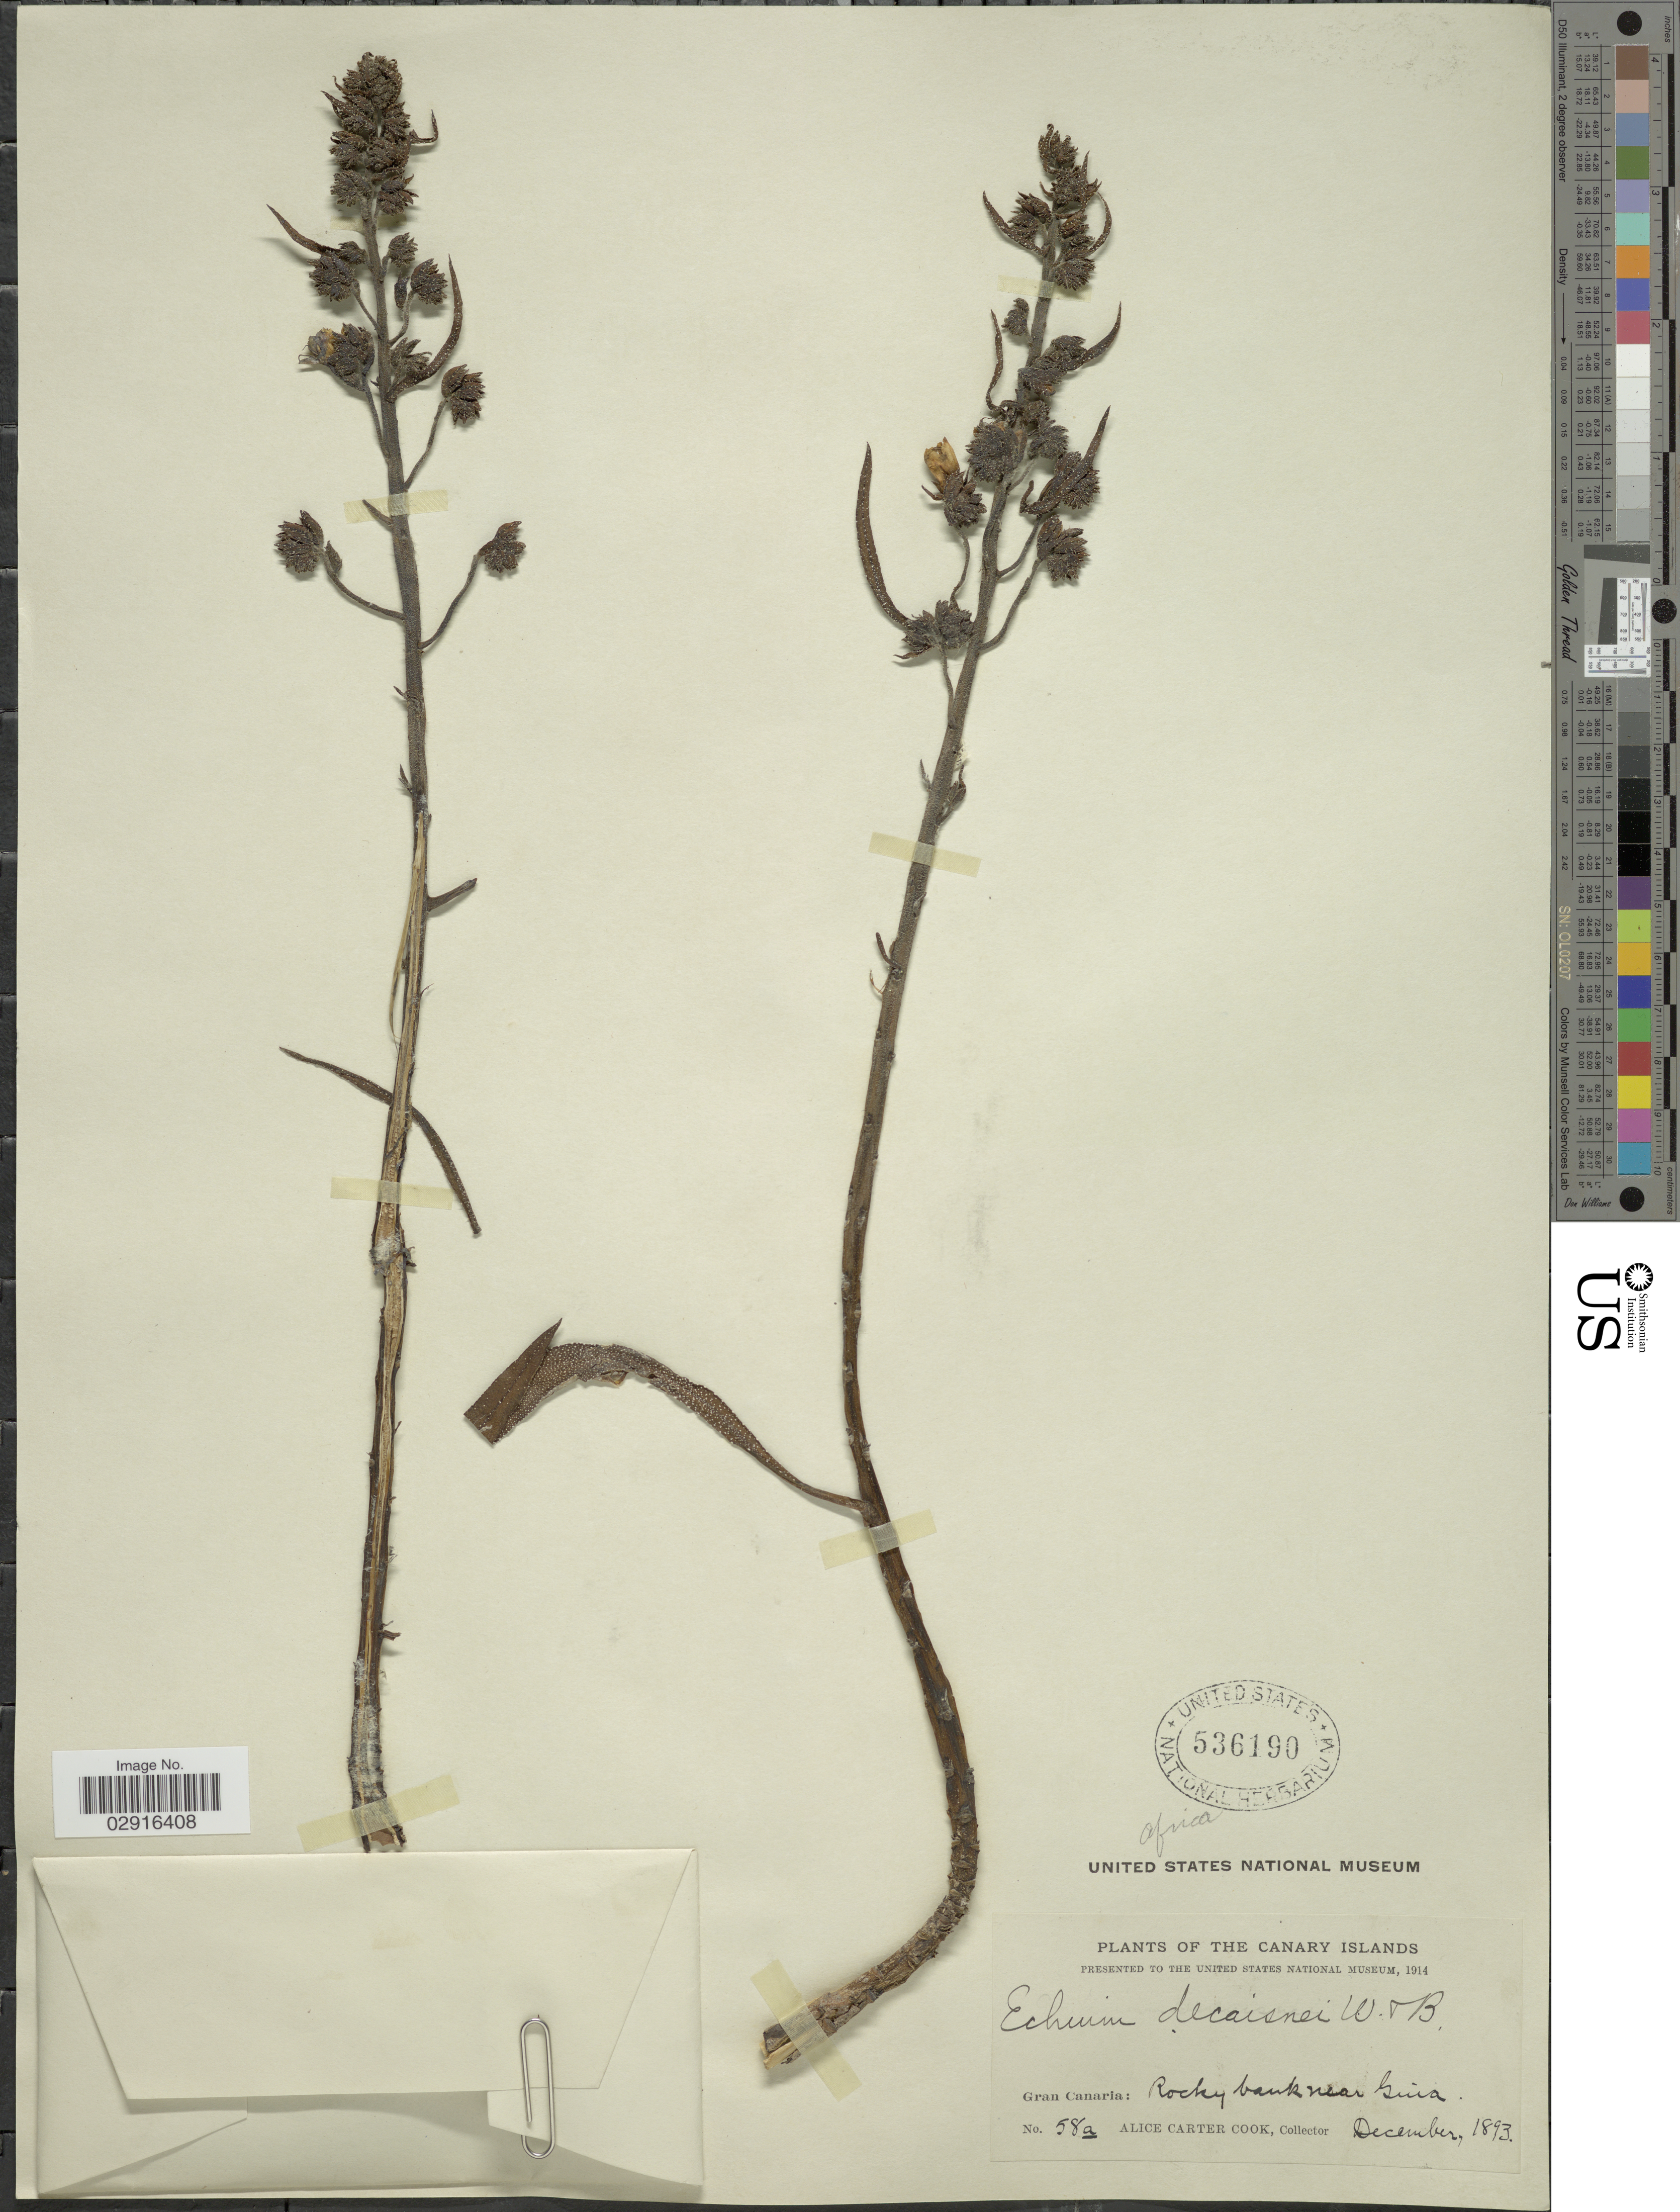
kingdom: Plantae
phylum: Tracheophyta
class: Magnoliopsida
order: Boraginales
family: Boraginaceae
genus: Echium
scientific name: Echium decaisnei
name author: D.A. Webb & Berthel.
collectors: Alice C. Cook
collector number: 58a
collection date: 1893-12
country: Spain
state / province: Canarias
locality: Canary Islands. Gran Canaria: Rocky bank near Guia.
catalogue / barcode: US 536190